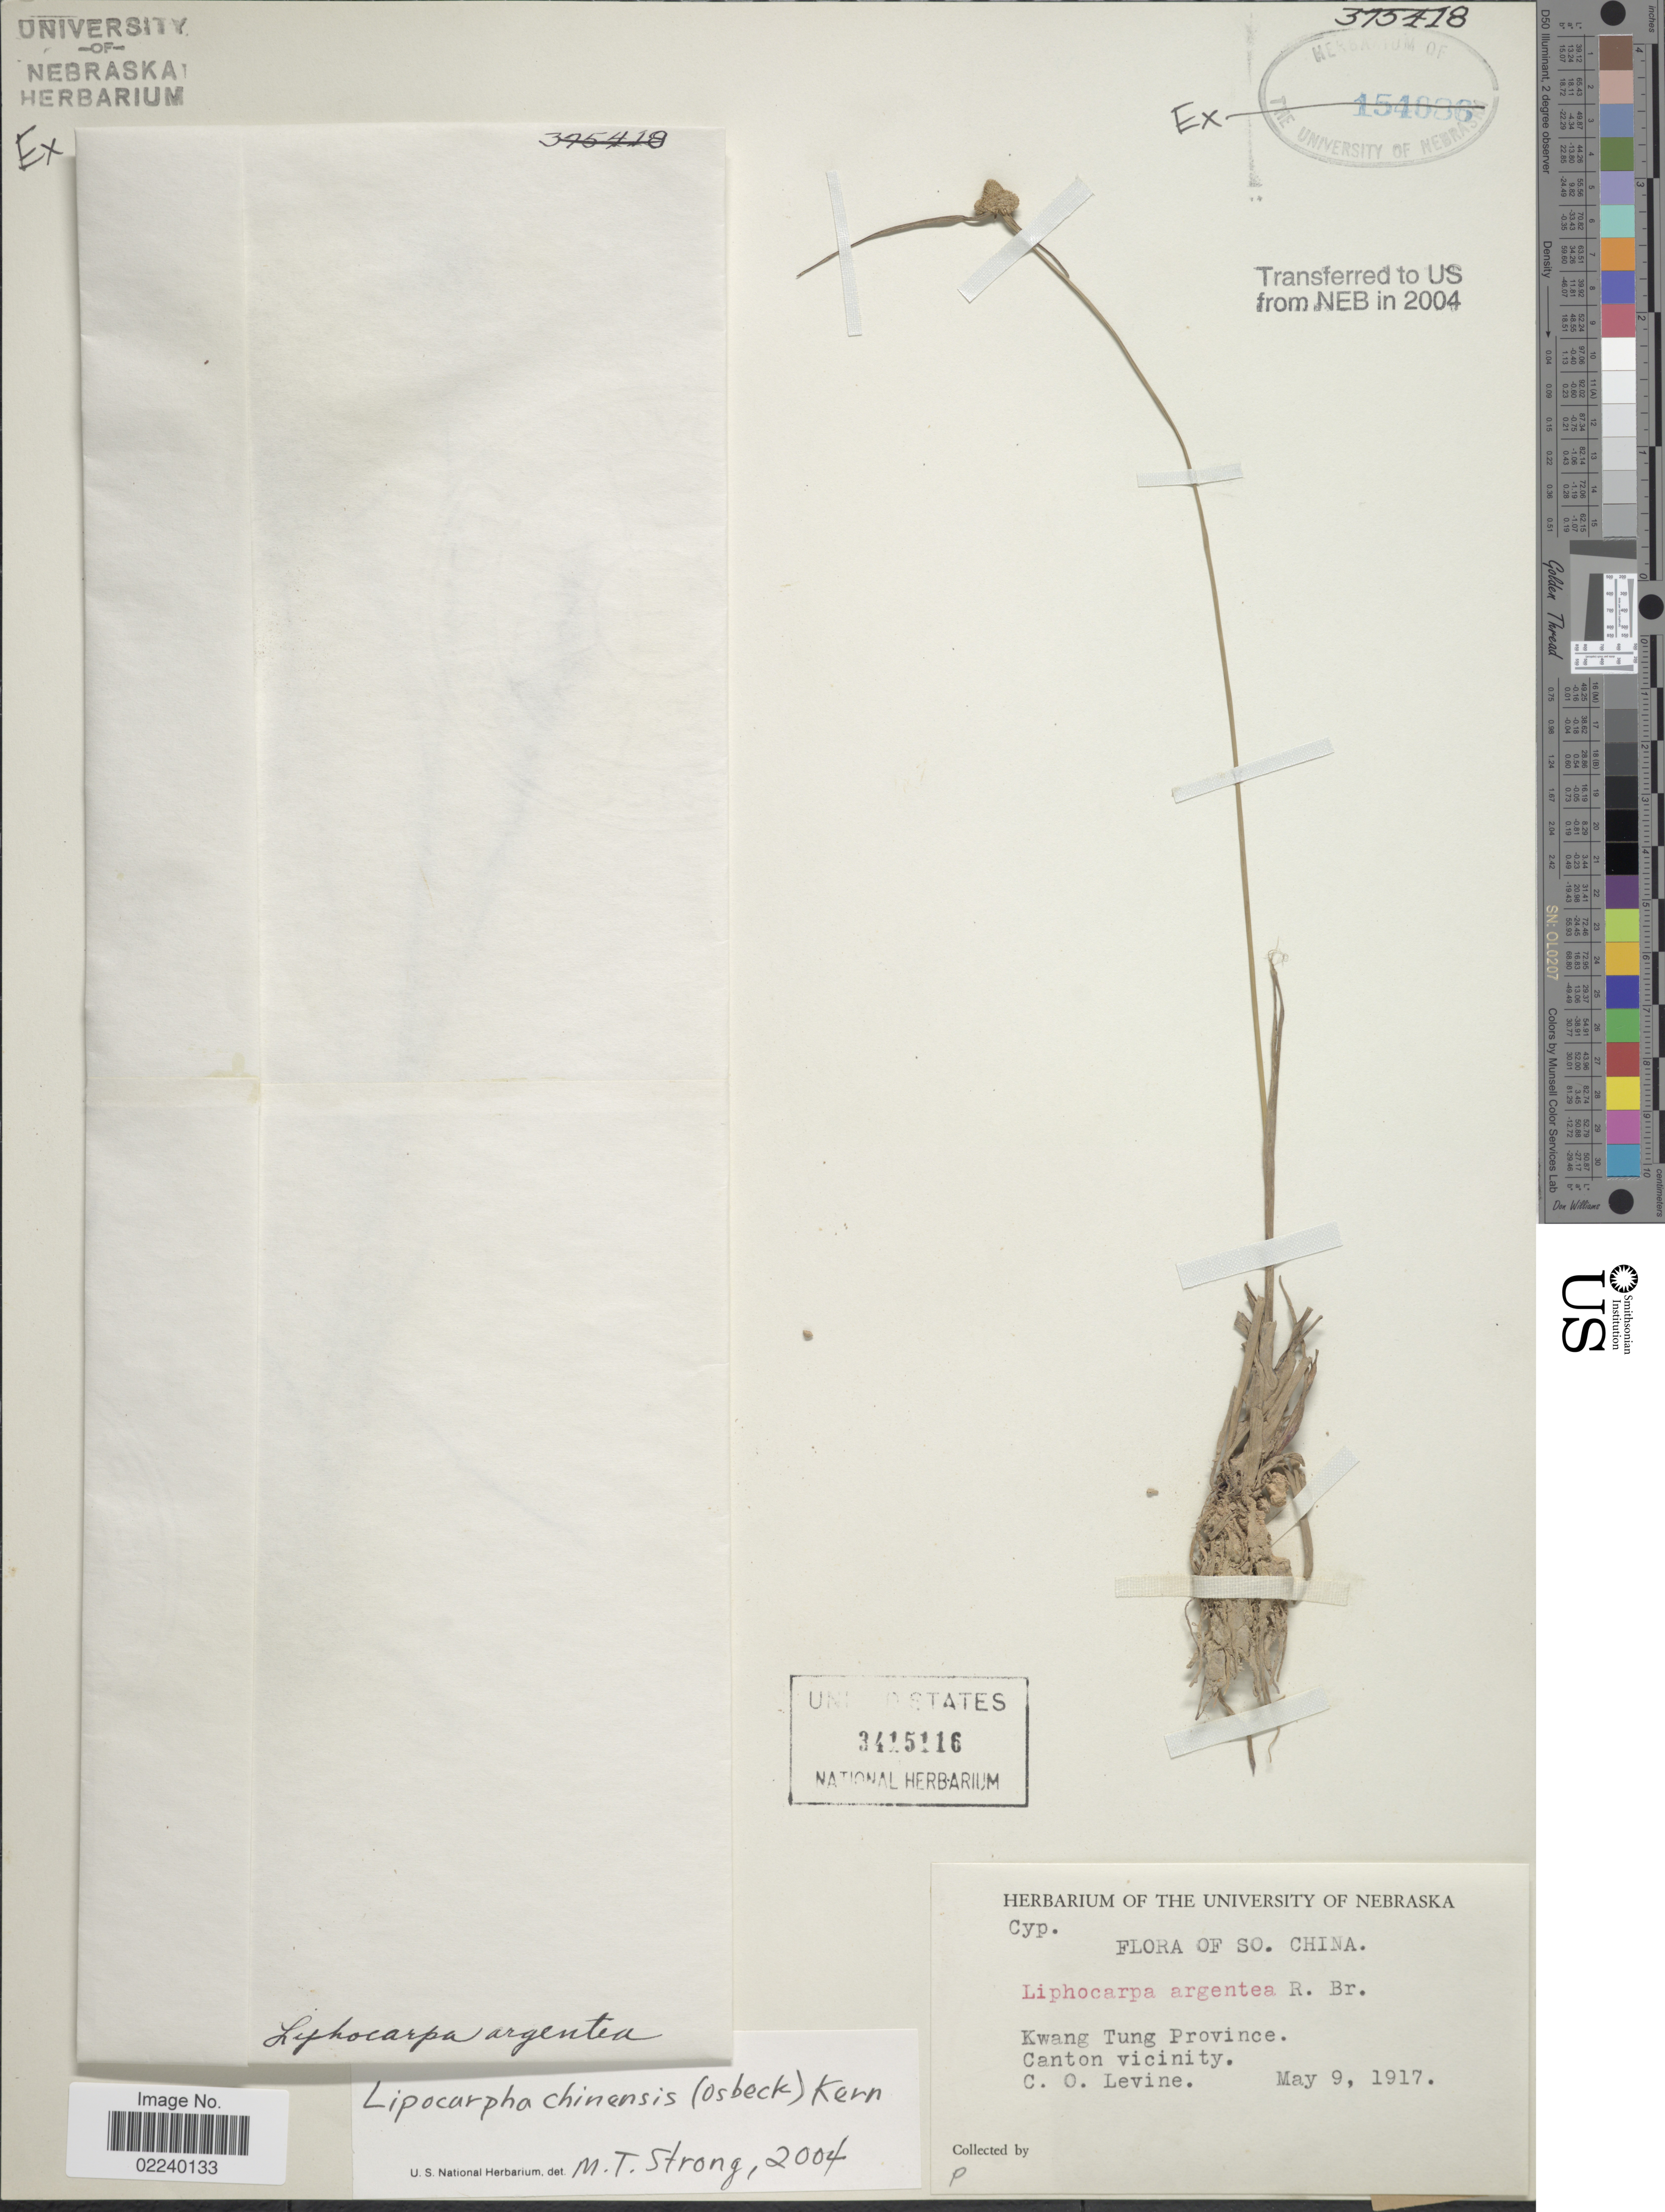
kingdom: Plantae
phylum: Tracheophyta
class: Liliopsida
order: Poales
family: Cyperaceae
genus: Cyperus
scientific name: Cyperus albescens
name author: (Steud.) Larridon & Govaerts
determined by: Strong, M. T., (US), Smithsonian Institution - National Museum of Natural History (UNITED STATES)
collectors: C. O. Levine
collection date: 1917-05-09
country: China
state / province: Guangdong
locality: Kwang Tung Province, Canton Vicinity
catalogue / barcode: US 3415116